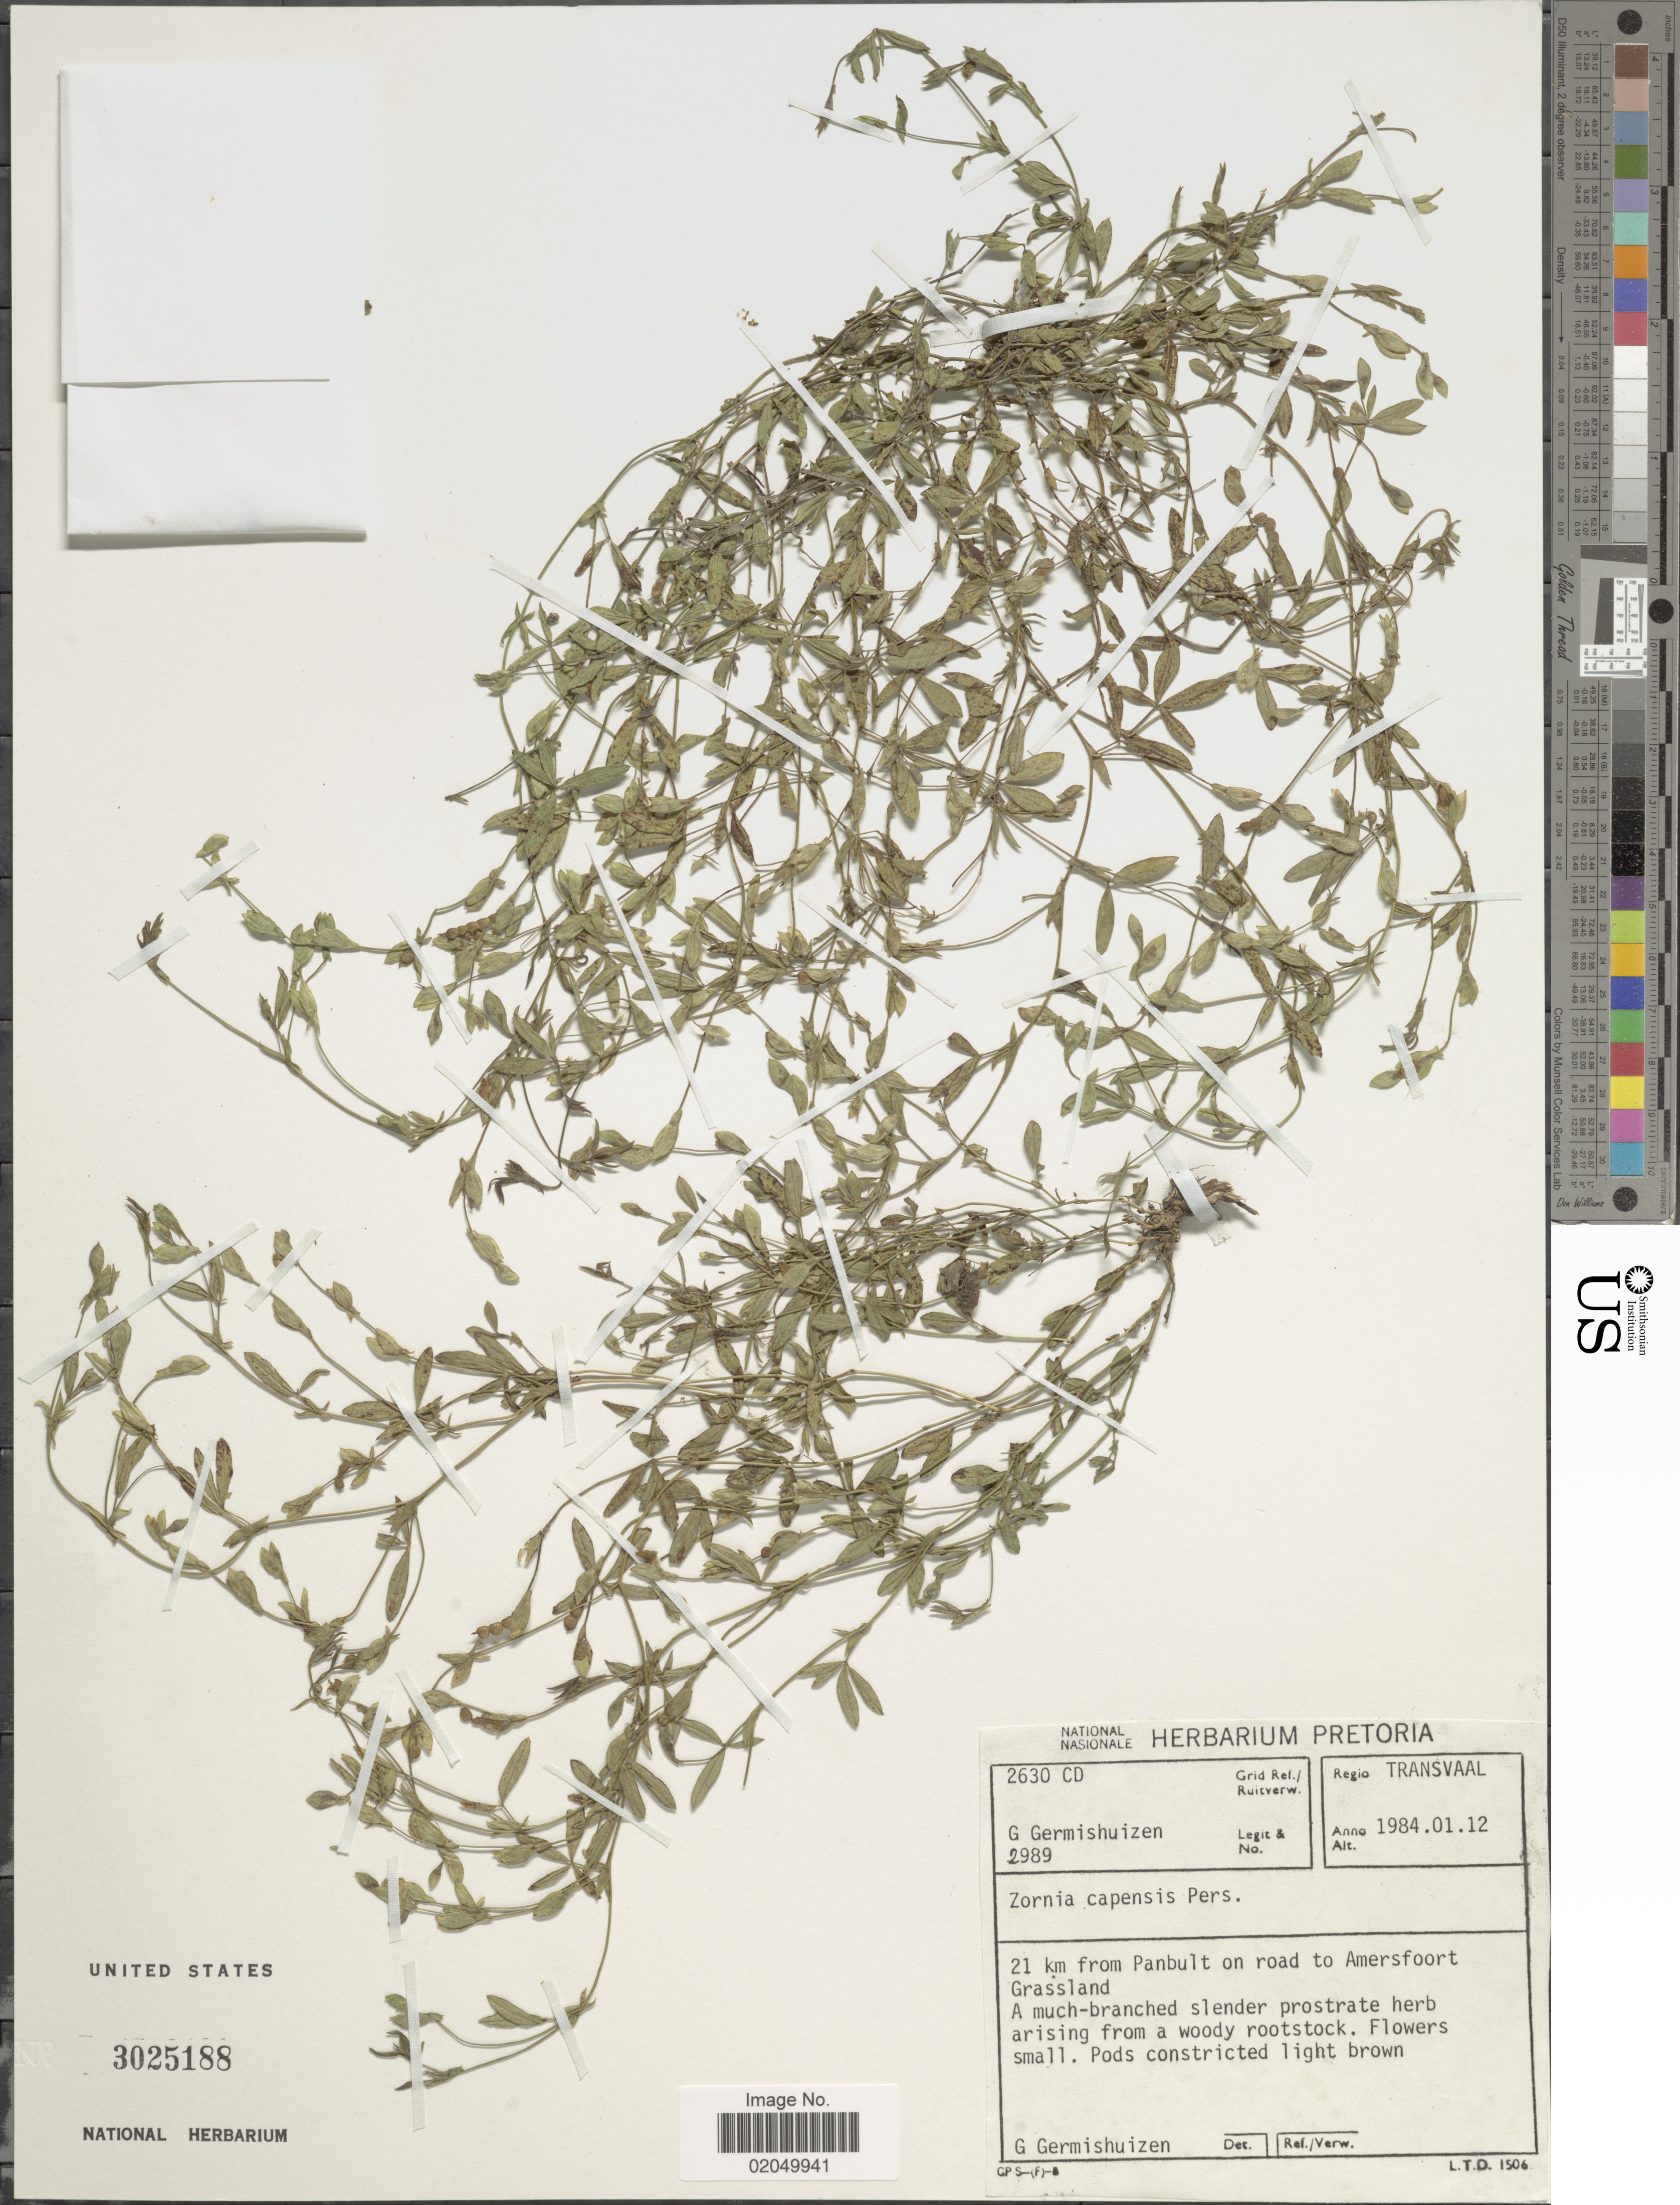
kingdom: Plantae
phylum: Tracheophyta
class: Magnoliopsida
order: Fabales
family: Fabaceae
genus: Zornia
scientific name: Zornia capensis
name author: Pers.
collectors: G. Germishuizen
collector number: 2989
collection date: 1984-01-12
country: South Africa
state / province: Mpumalanga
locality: Transvaal, 21 km from Panbult on road to Amersfoort Grassland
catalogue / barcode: US 3025188